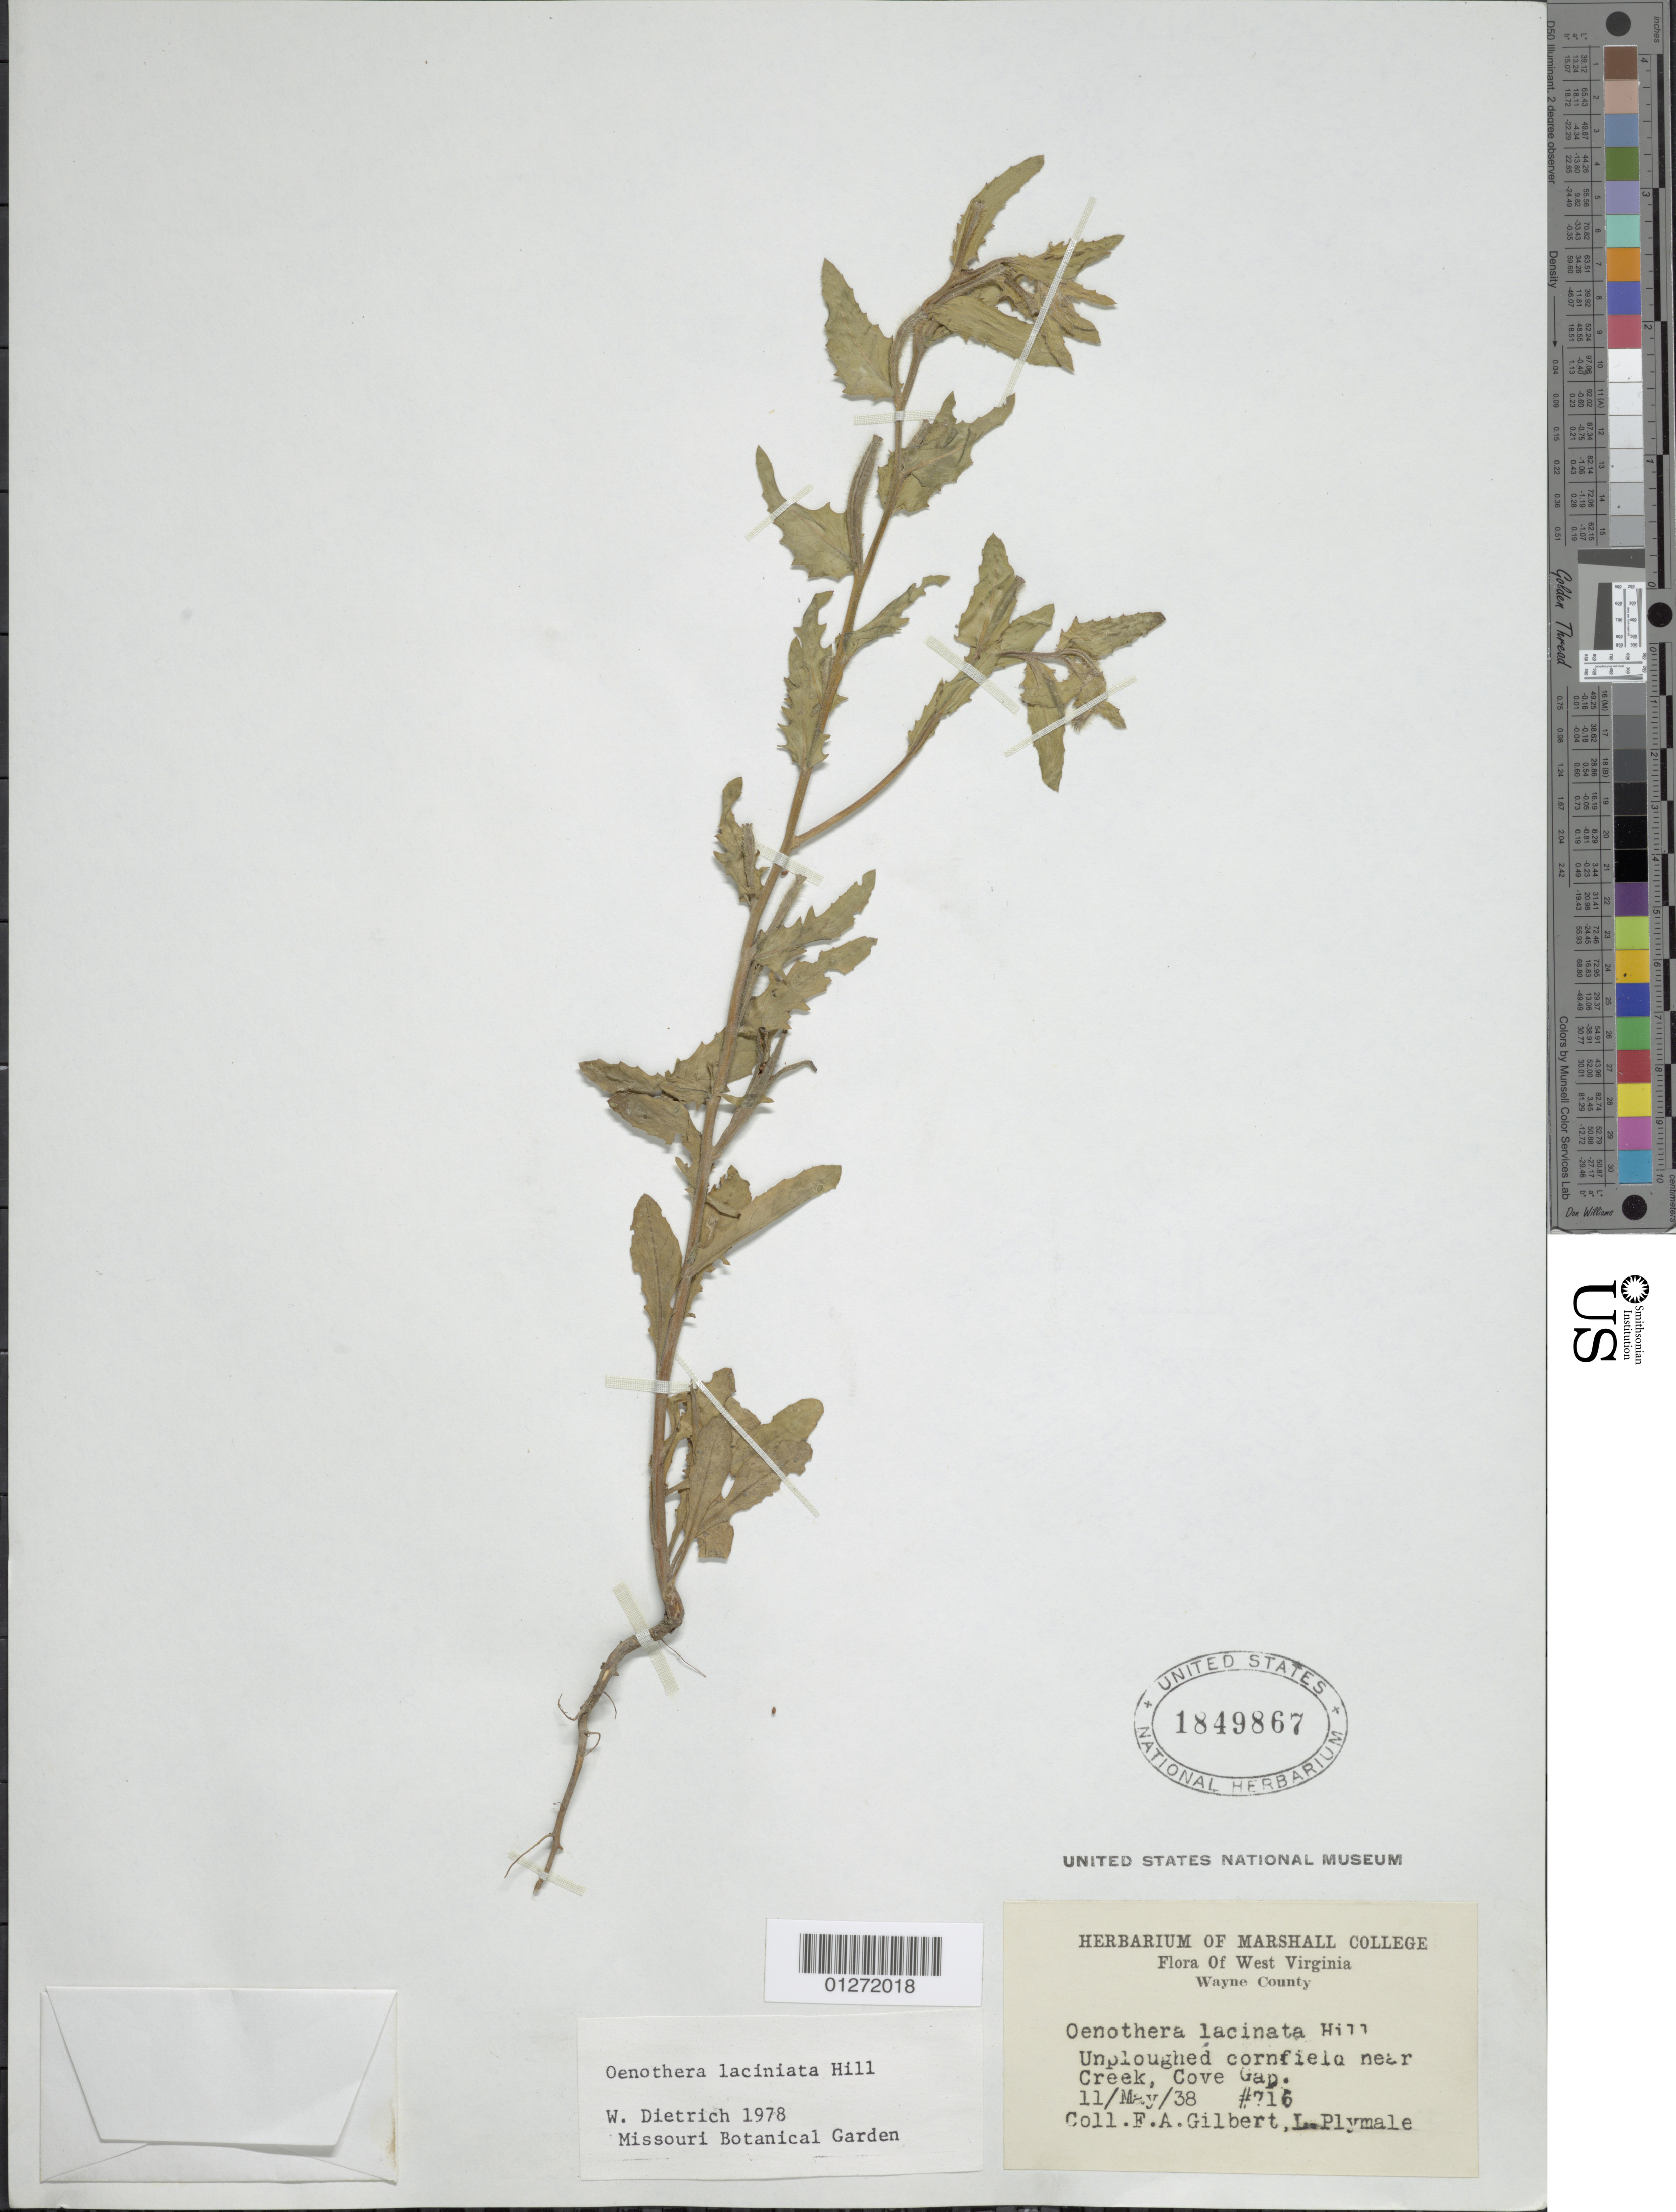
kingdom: Plantae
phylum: Tracheophyta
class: Magnoliopsida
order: Myrtales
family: Onagraceae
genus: Oenothera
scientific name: Oenothera laciniata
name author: Hill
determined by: Dietrich, W.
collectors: F. A. Gilbert & L. Plymale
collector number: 716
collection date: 1938-05-11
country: United States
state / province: West Virginia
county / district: Wayne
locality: Cove Gap, cornfield near Creek.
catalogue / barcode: US 1849867